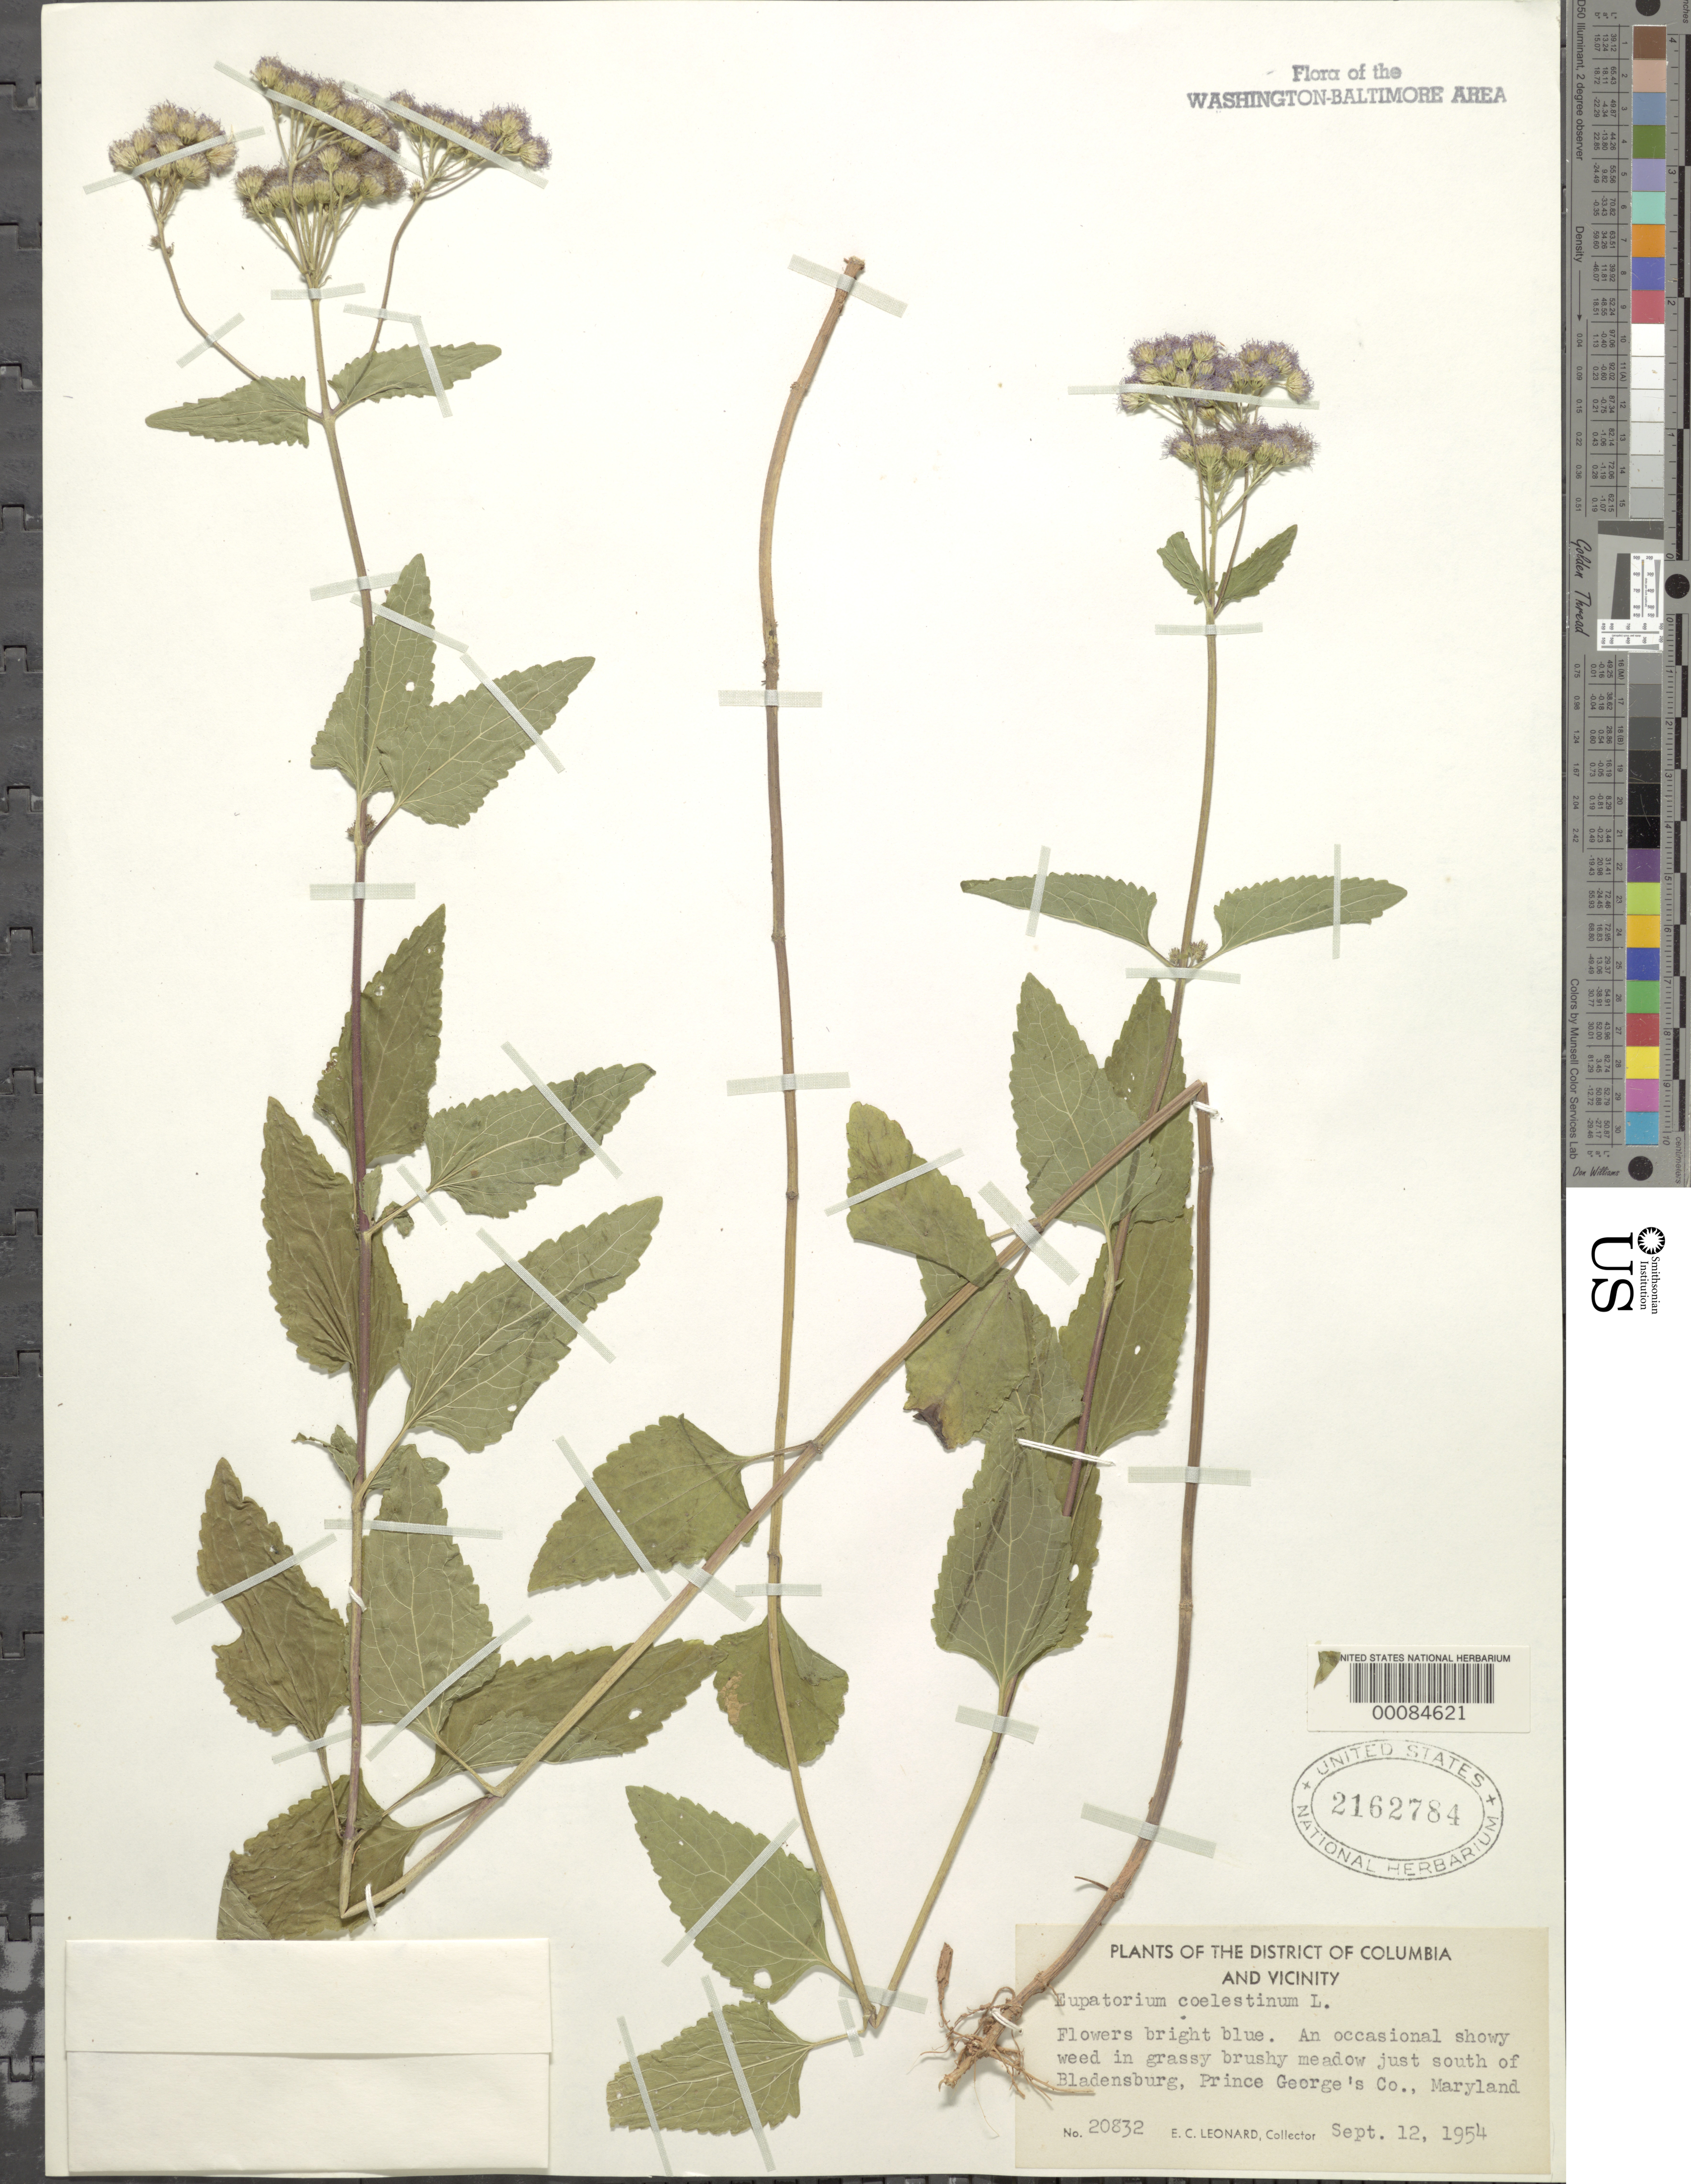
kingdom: Plantae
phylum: Tracheophyta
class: Magnoliopsida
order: Asterales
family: Asteraceae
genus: Conoclinium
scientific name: Conoclinium coelestinum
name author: (L.) DC.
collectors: E. C. Leonard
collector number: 20832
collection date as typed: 12 Sep 1954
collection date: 1954-09-12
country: United States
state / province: Maryland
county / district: Prince George's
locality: South of Bladensburg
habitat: Grassy brushy meadow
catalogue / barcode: US 2162784